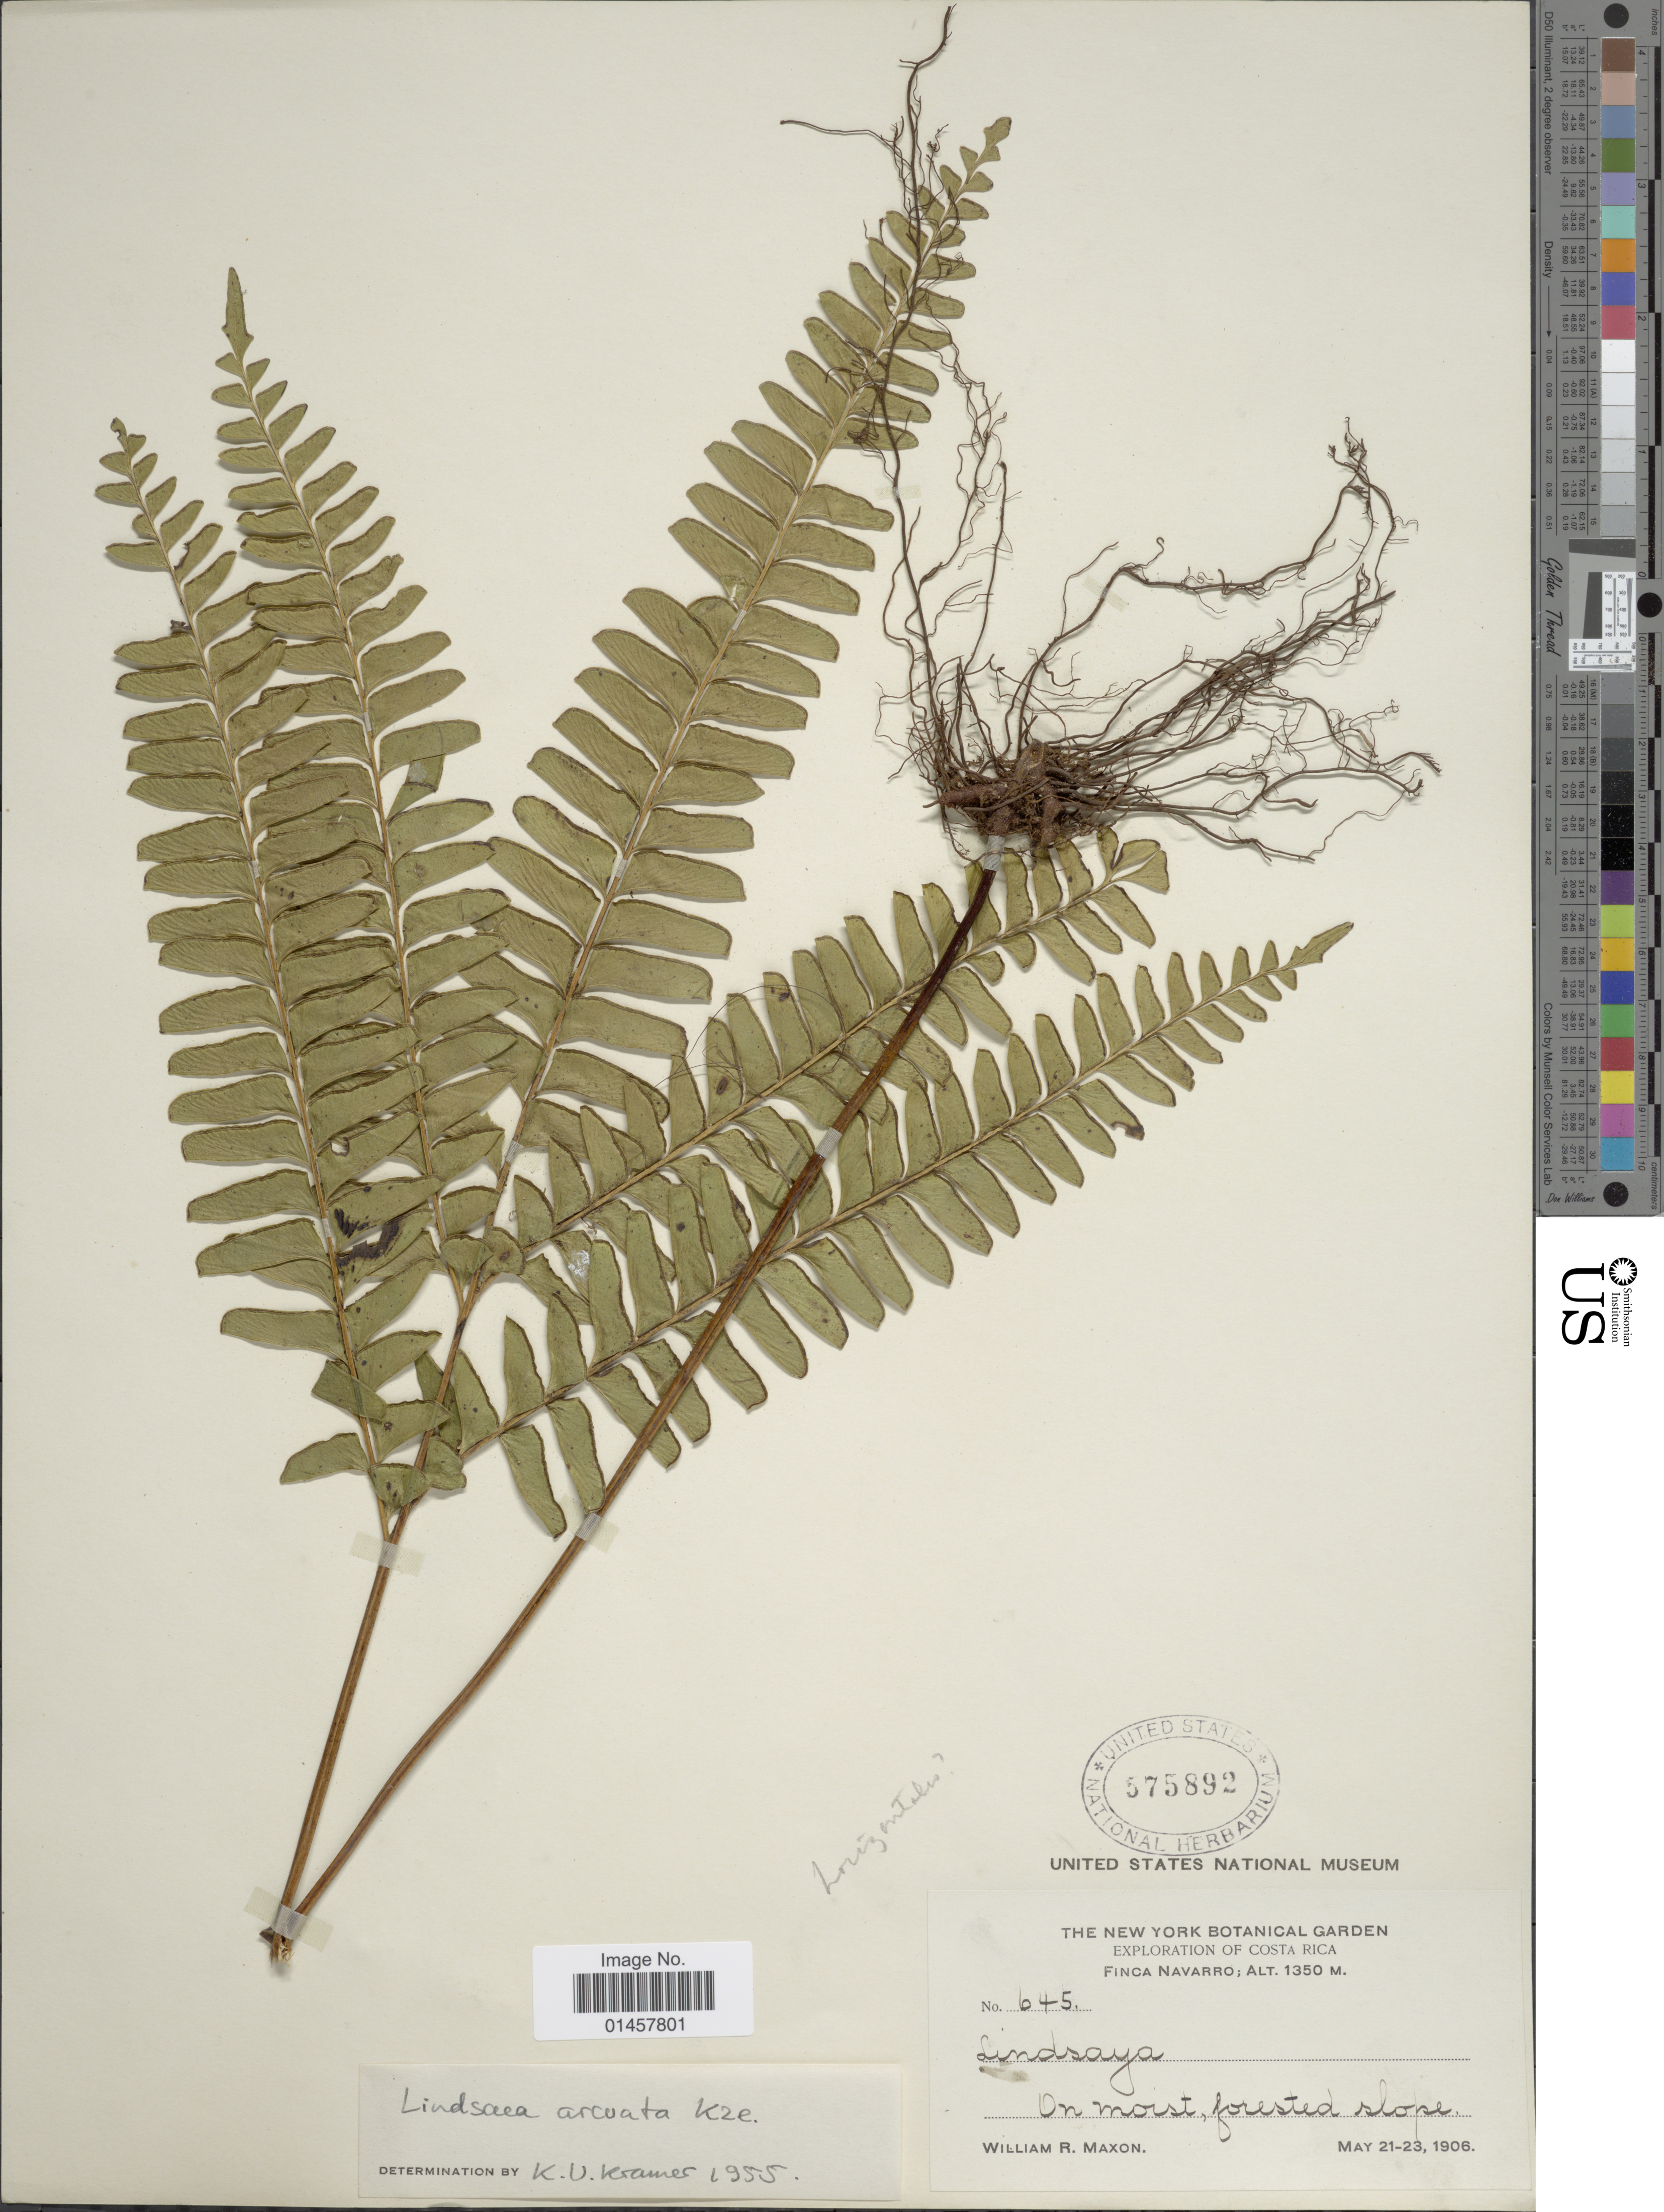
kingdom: Plantae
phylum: Tracheophyta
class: Polypodiopsida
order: Polypodiales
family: Lindsaeaceae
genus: Lindsaea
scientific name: Lindsaea arcuata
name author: Kunze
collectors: W. R. Maxon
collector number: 645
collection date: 1906-05-21/1906-05-23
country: Costa Rica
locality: Finca Navarro, on moist forested slope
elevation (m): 1350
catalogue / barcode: US 575892